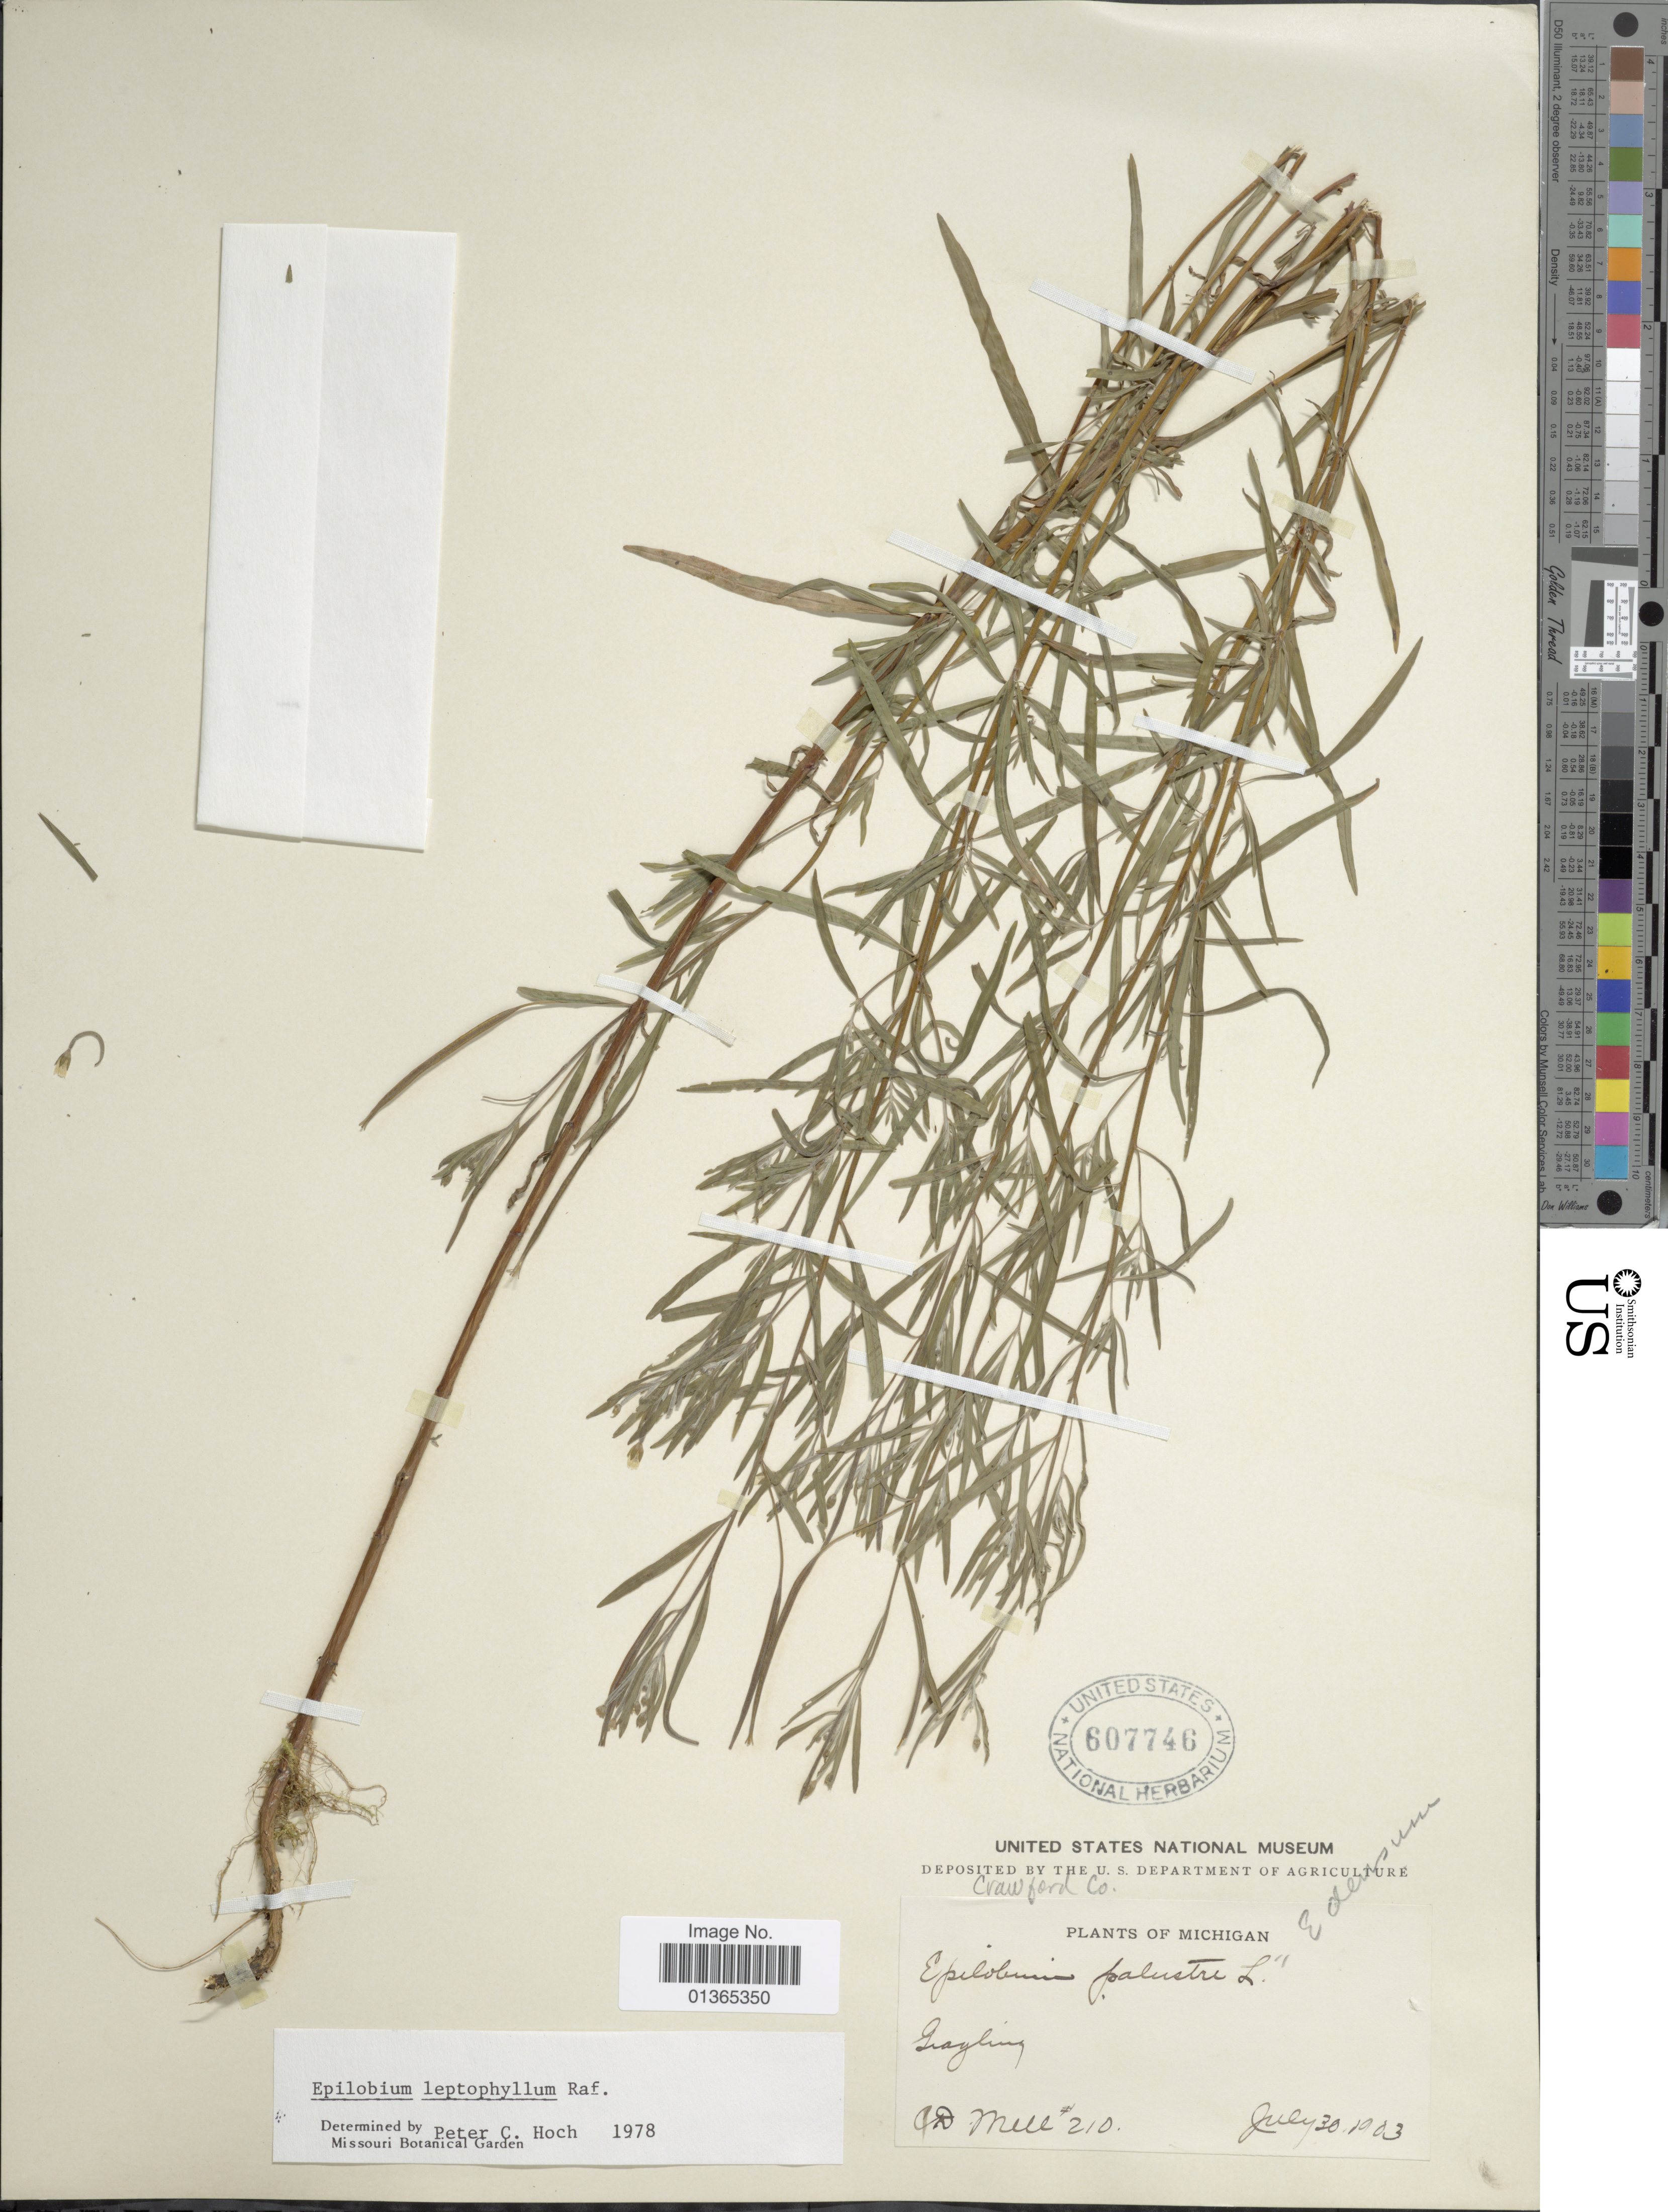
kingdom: Plantae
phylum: Tracheophyta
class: Magnoliopsida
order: Myrtales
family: Onagraceae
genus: Epilobium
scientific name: Epilobium leptophyllum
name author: Raf.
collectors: C. D. Mell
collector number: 210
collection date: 1903-07-30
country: United States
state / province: Michigan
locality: Grayling.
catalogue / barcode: US 607746